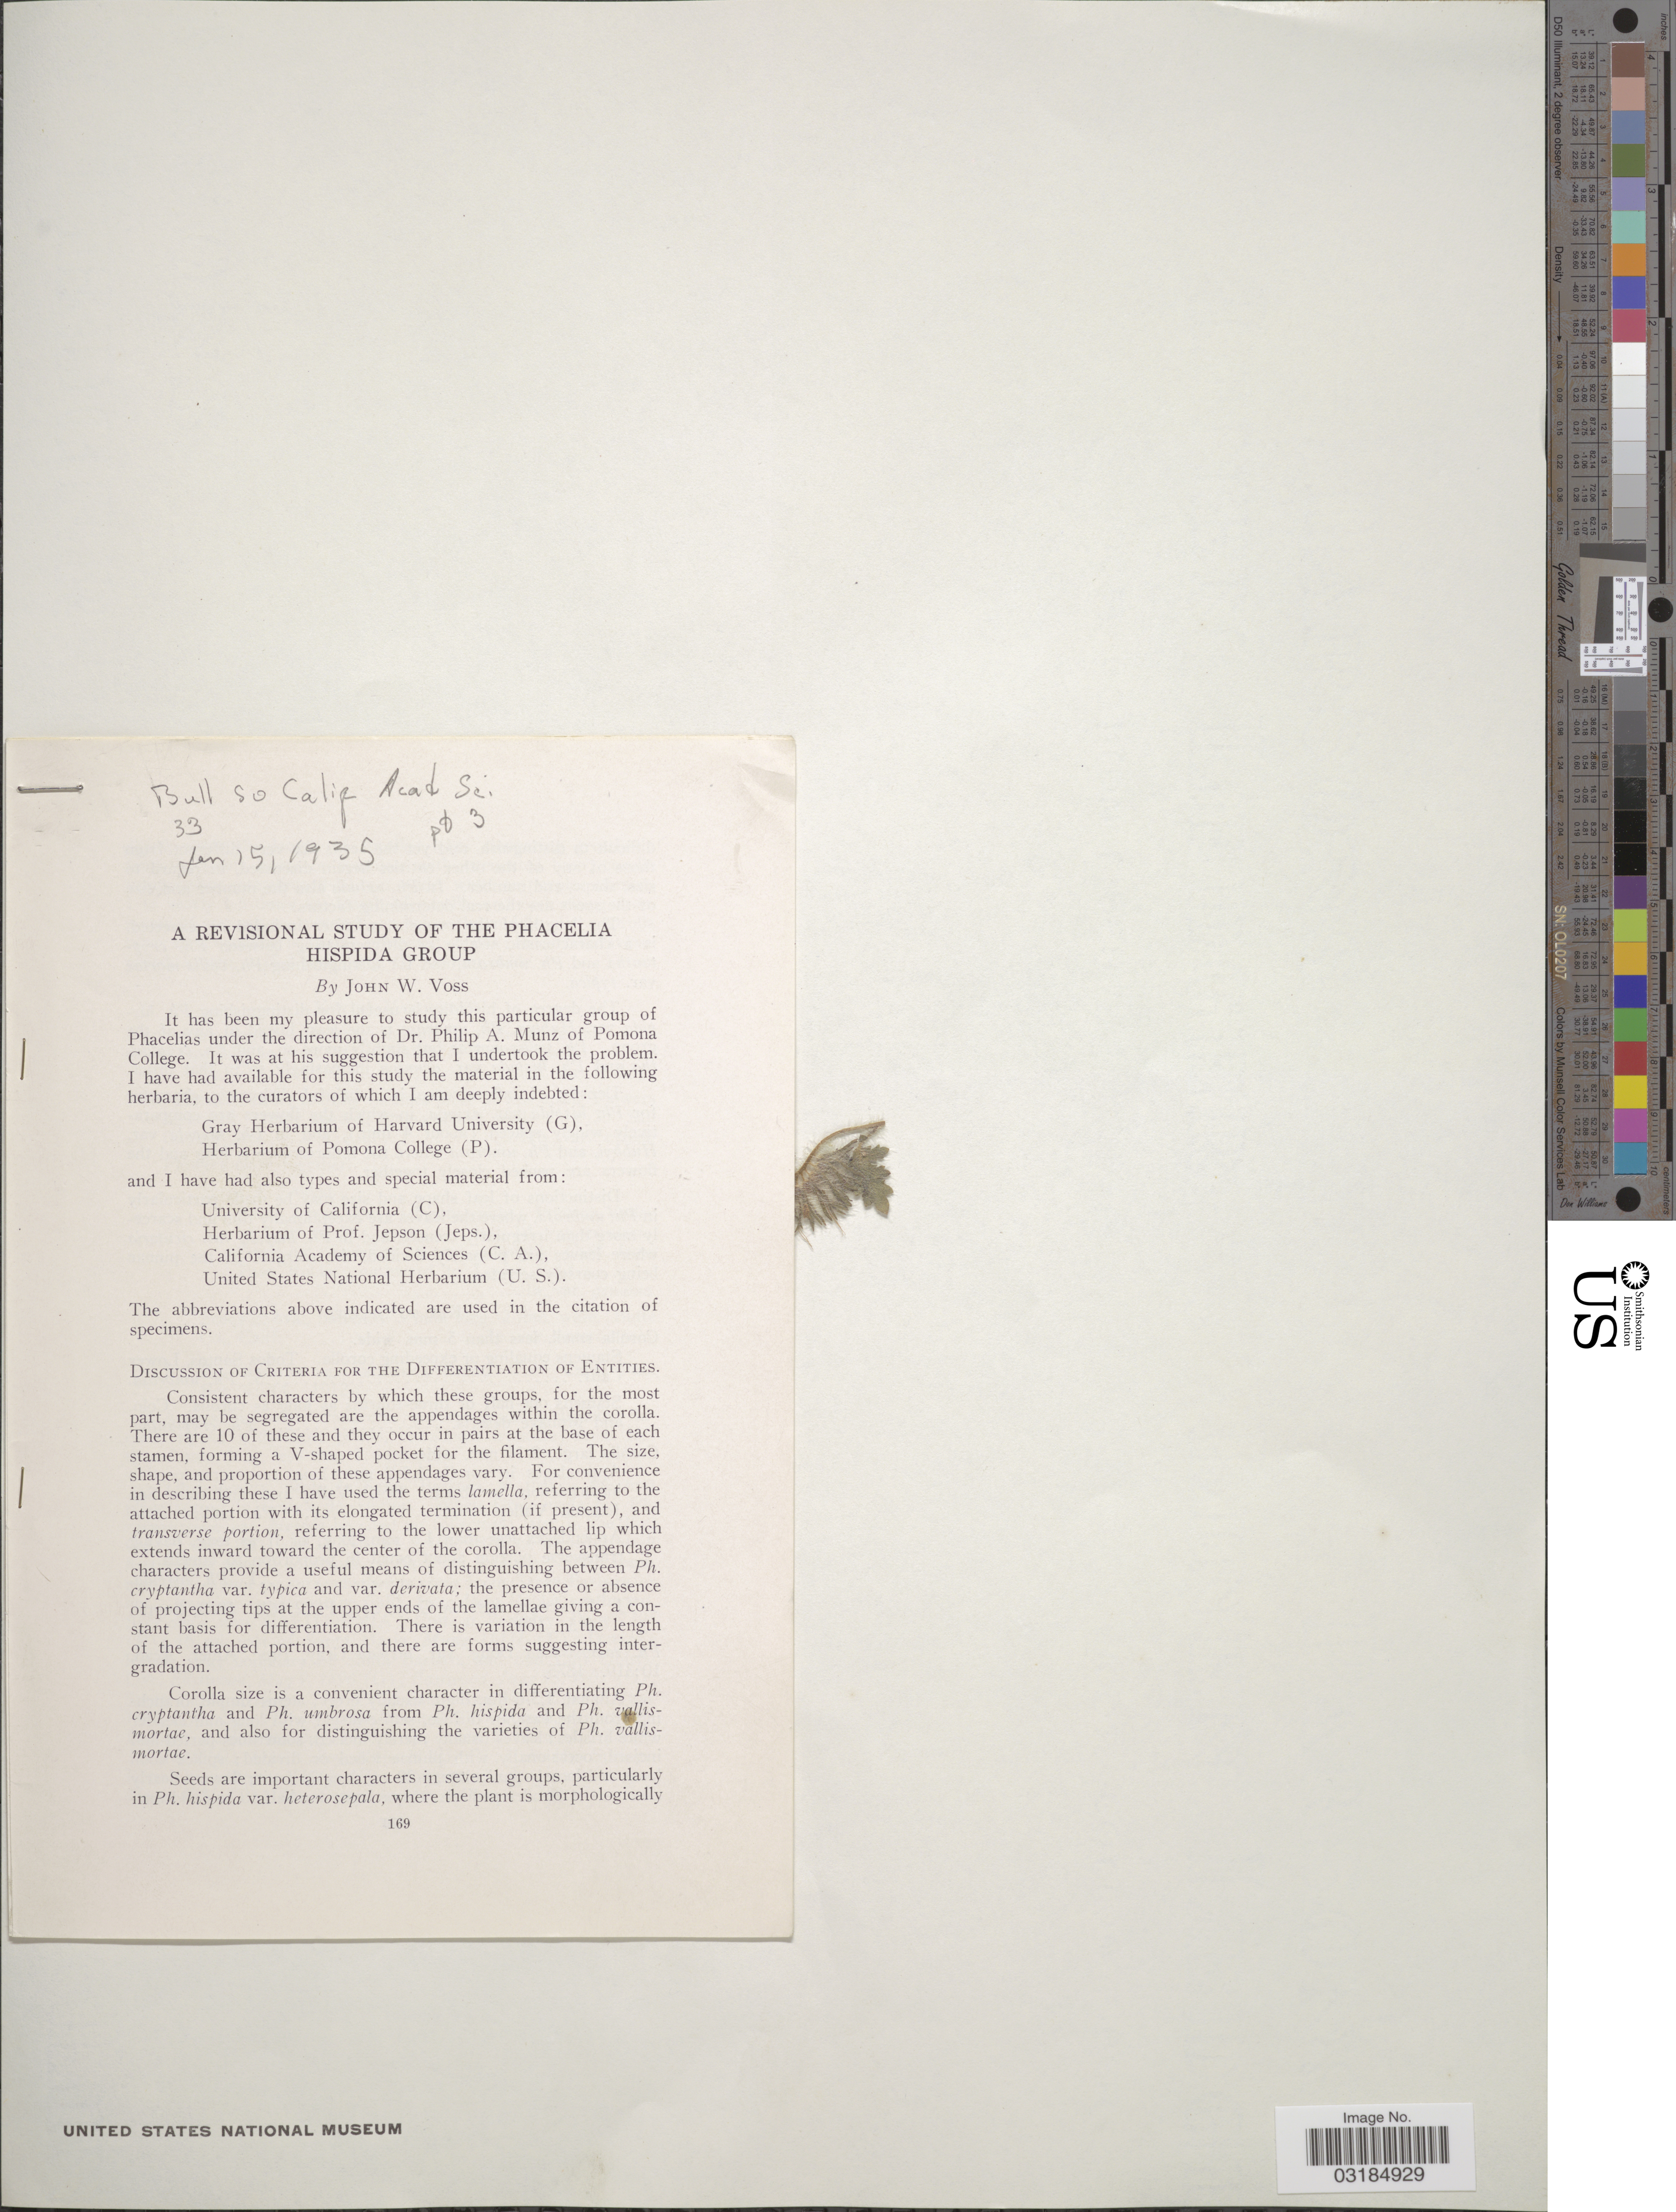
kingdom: Plantae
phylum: Tracheophyta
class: Magnoliopsida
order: Boraginales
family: Hydrophyllaceae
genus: Phacelia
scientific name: Phacelia cicutaria var. hispida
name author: (A. Gray) J.T. Howell